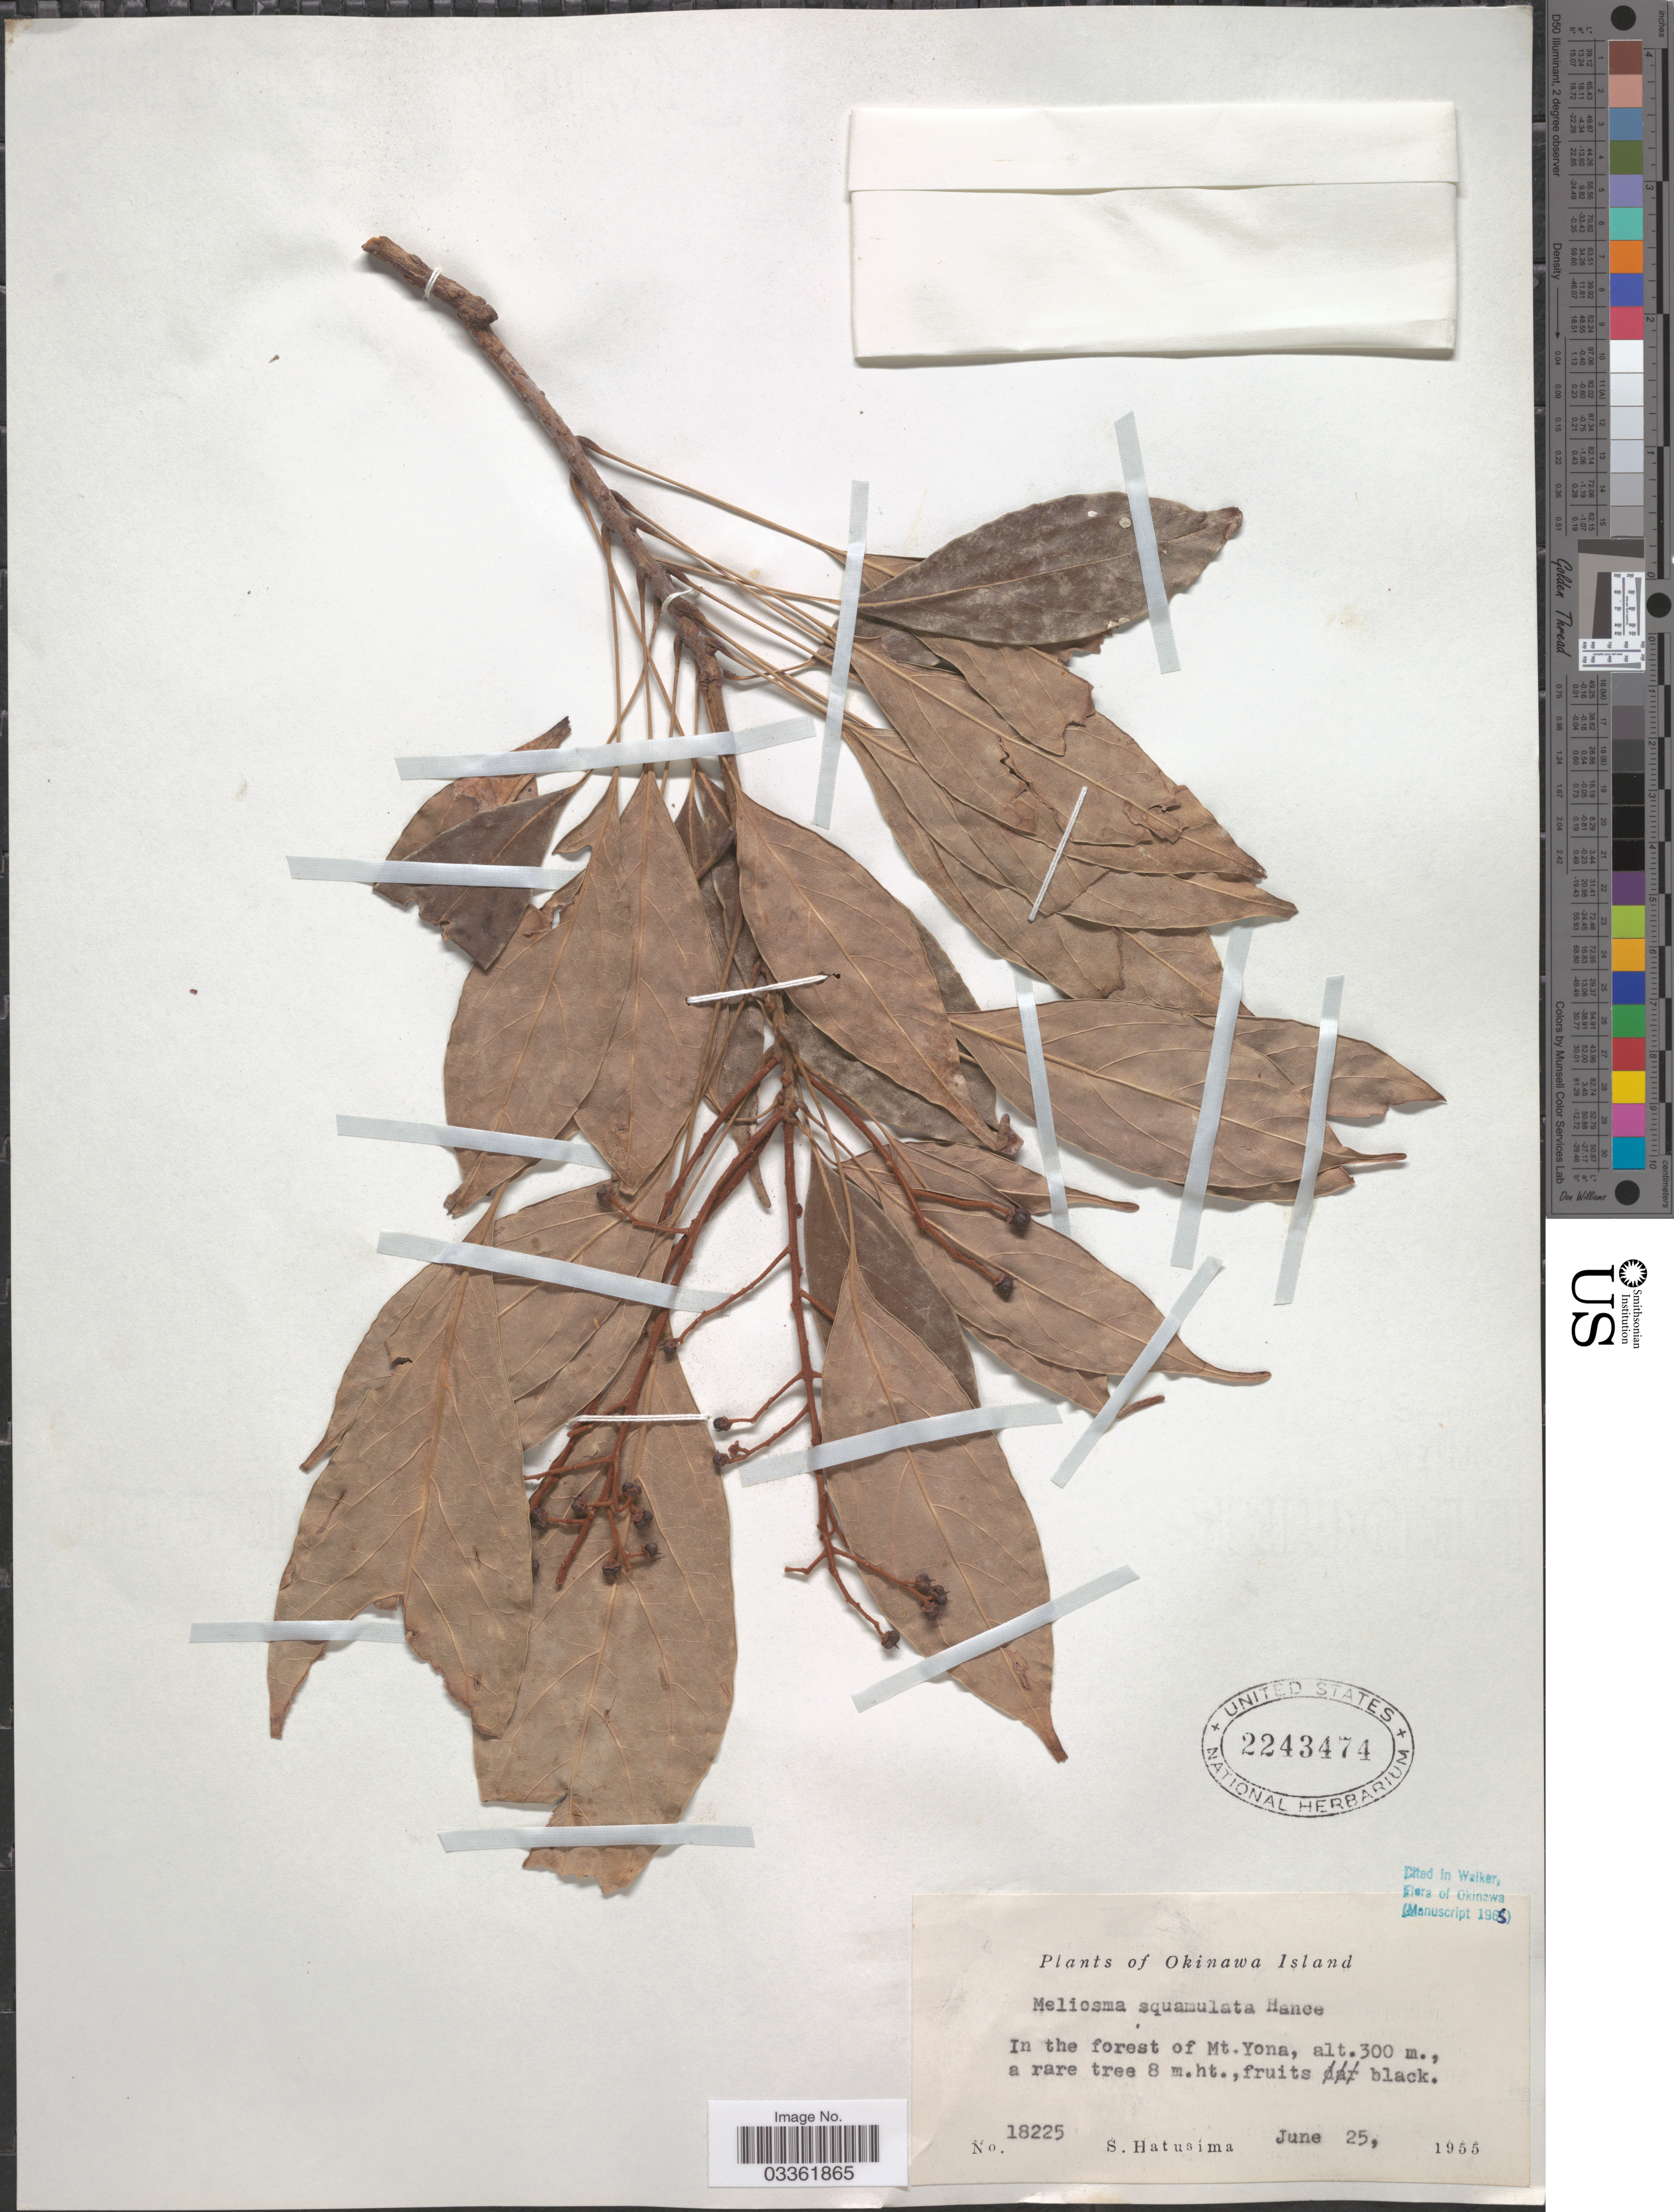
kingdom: Plantae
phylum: Tracheophyta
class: Magnoliopsida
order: Proteales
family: Sabiaceae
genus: Meliosma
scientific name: Meliosma squamulata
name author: Hance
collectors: S. Hatusima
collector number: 18225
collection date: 1955-06-25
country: Japan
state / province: Okinawa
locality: Okinawa Island, In the forest of Mt. Yona.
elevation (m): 300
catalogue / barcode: US 2243474